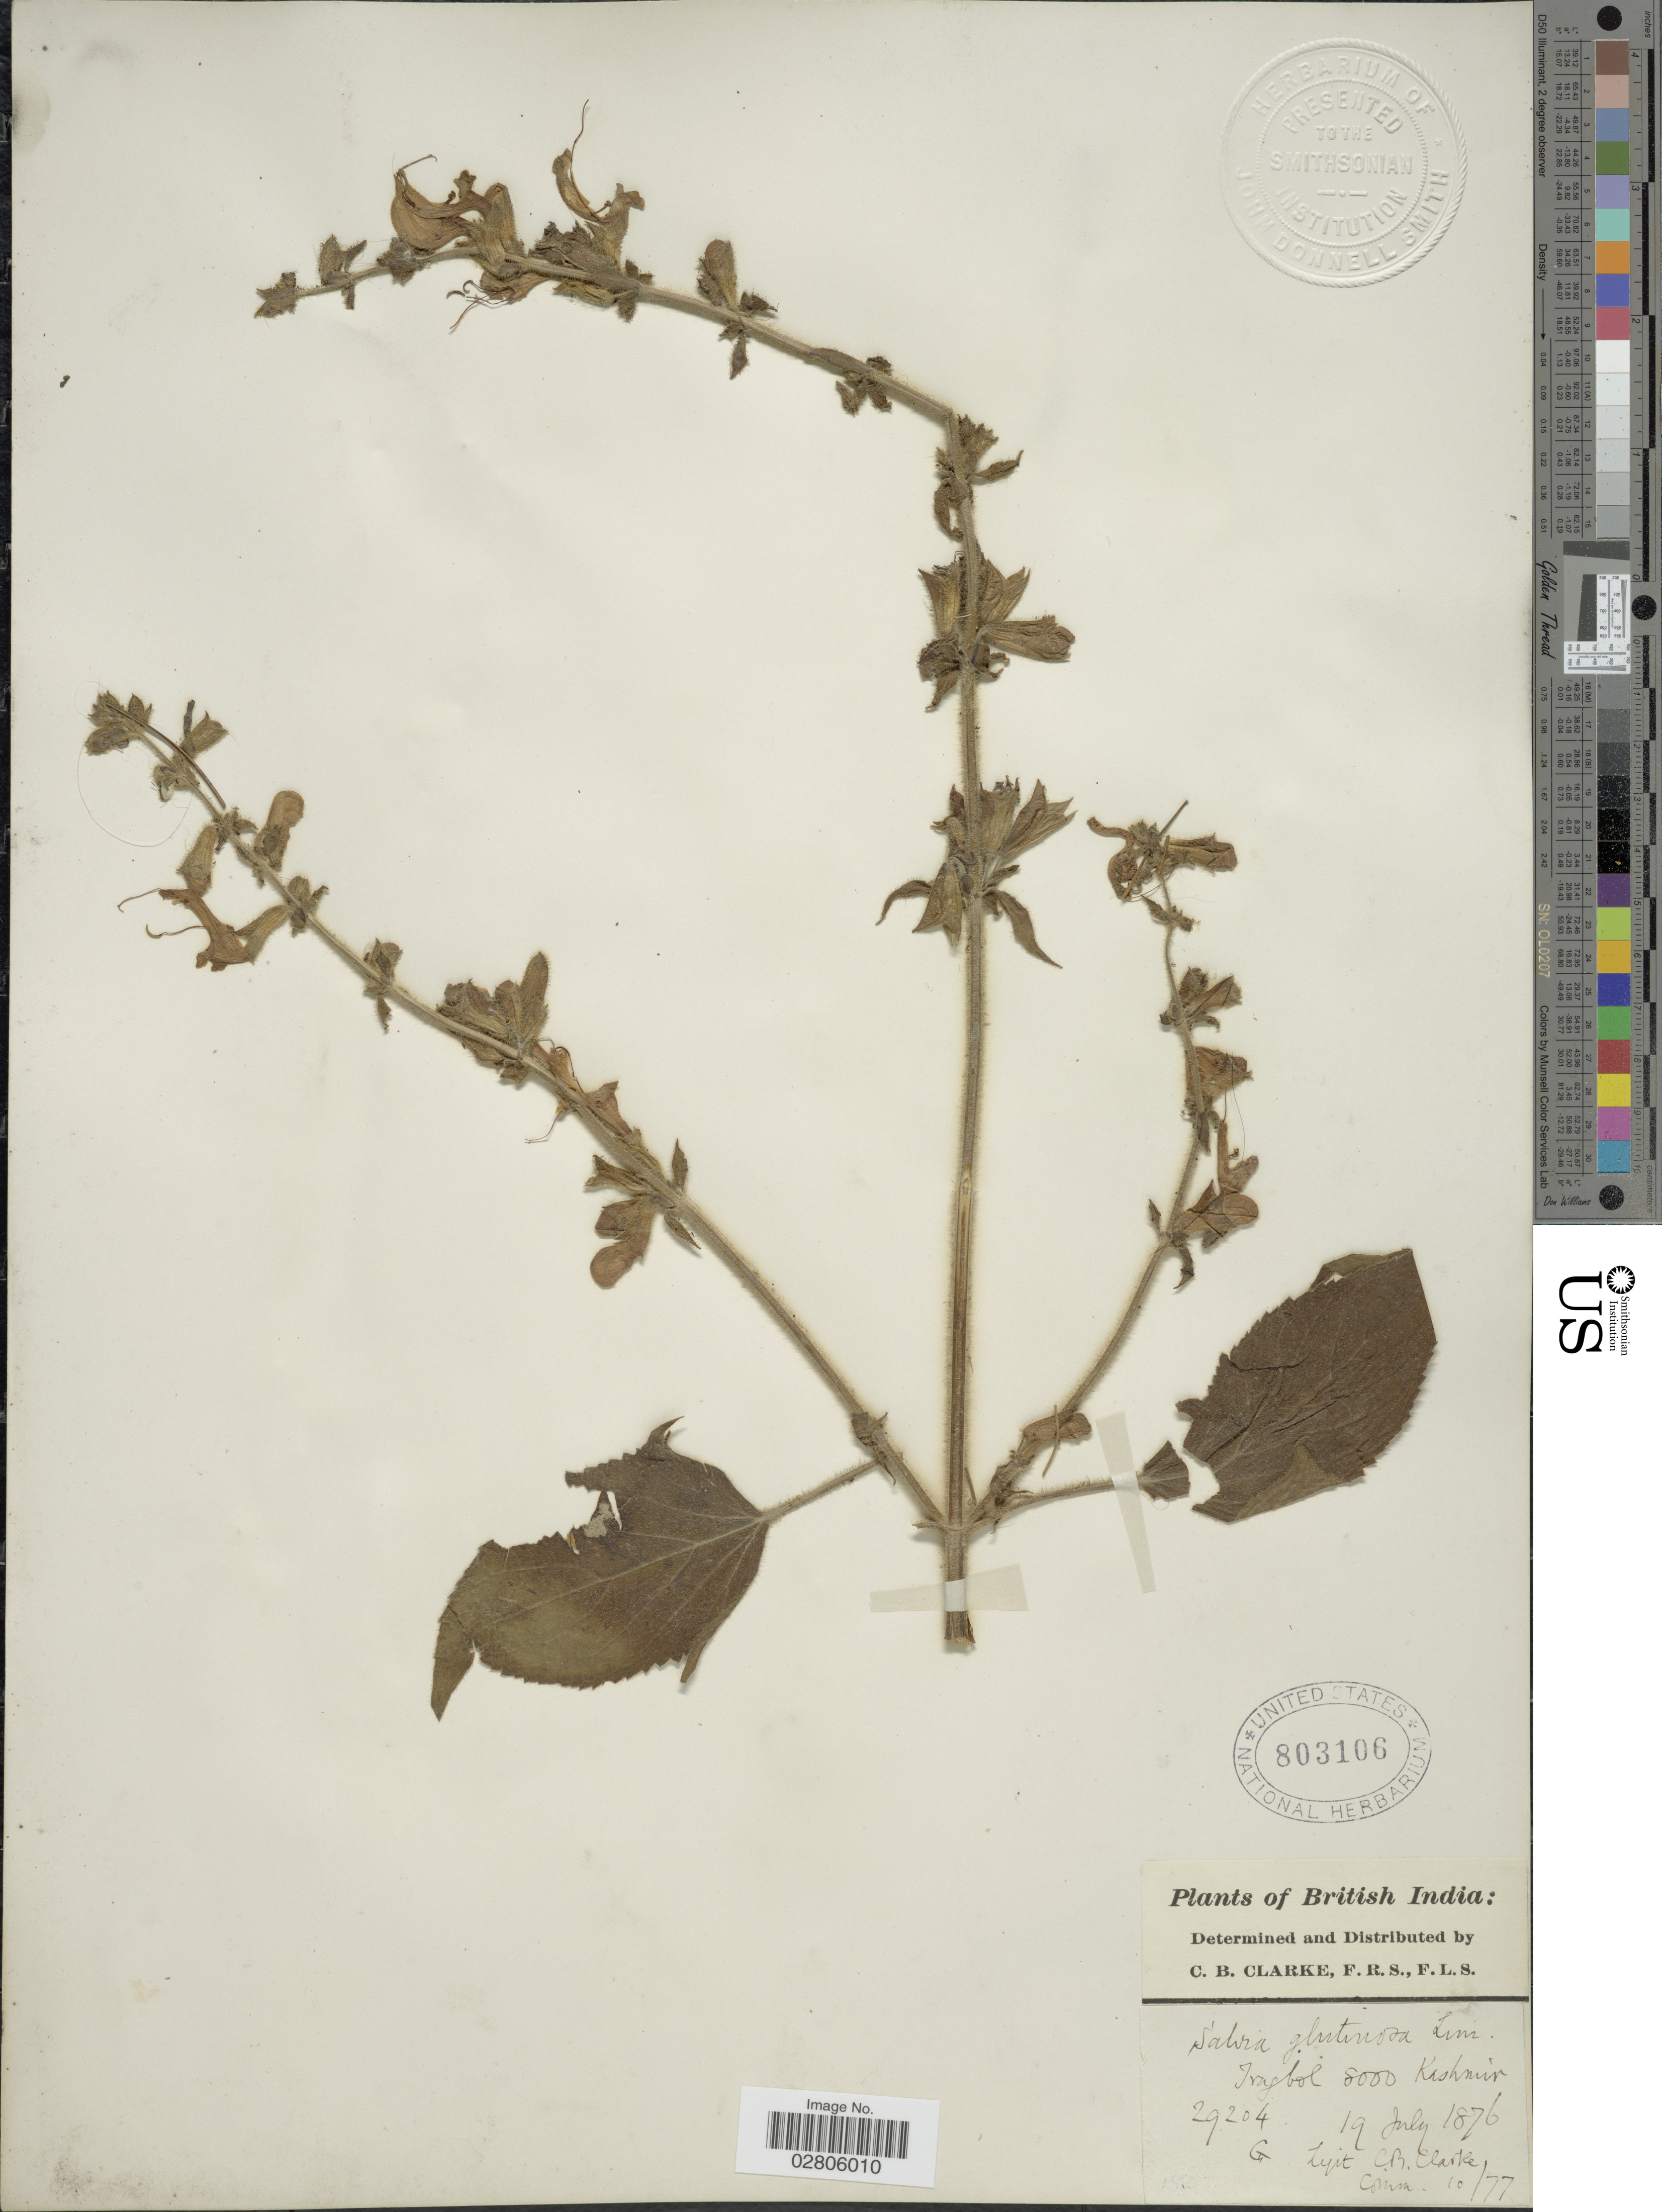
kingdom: Plantae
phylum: Tracheophyta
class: Magnoliopsida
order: Lamiales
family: Lamiaceae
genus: Salvia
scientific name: Salvia glutinosa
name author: L.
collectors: C. B. Clarke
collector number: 29204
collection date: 1876-07-19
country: India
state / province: Jammu and Kashmir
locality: British India, Tragbol, Kashmir.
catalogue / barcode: US 803106